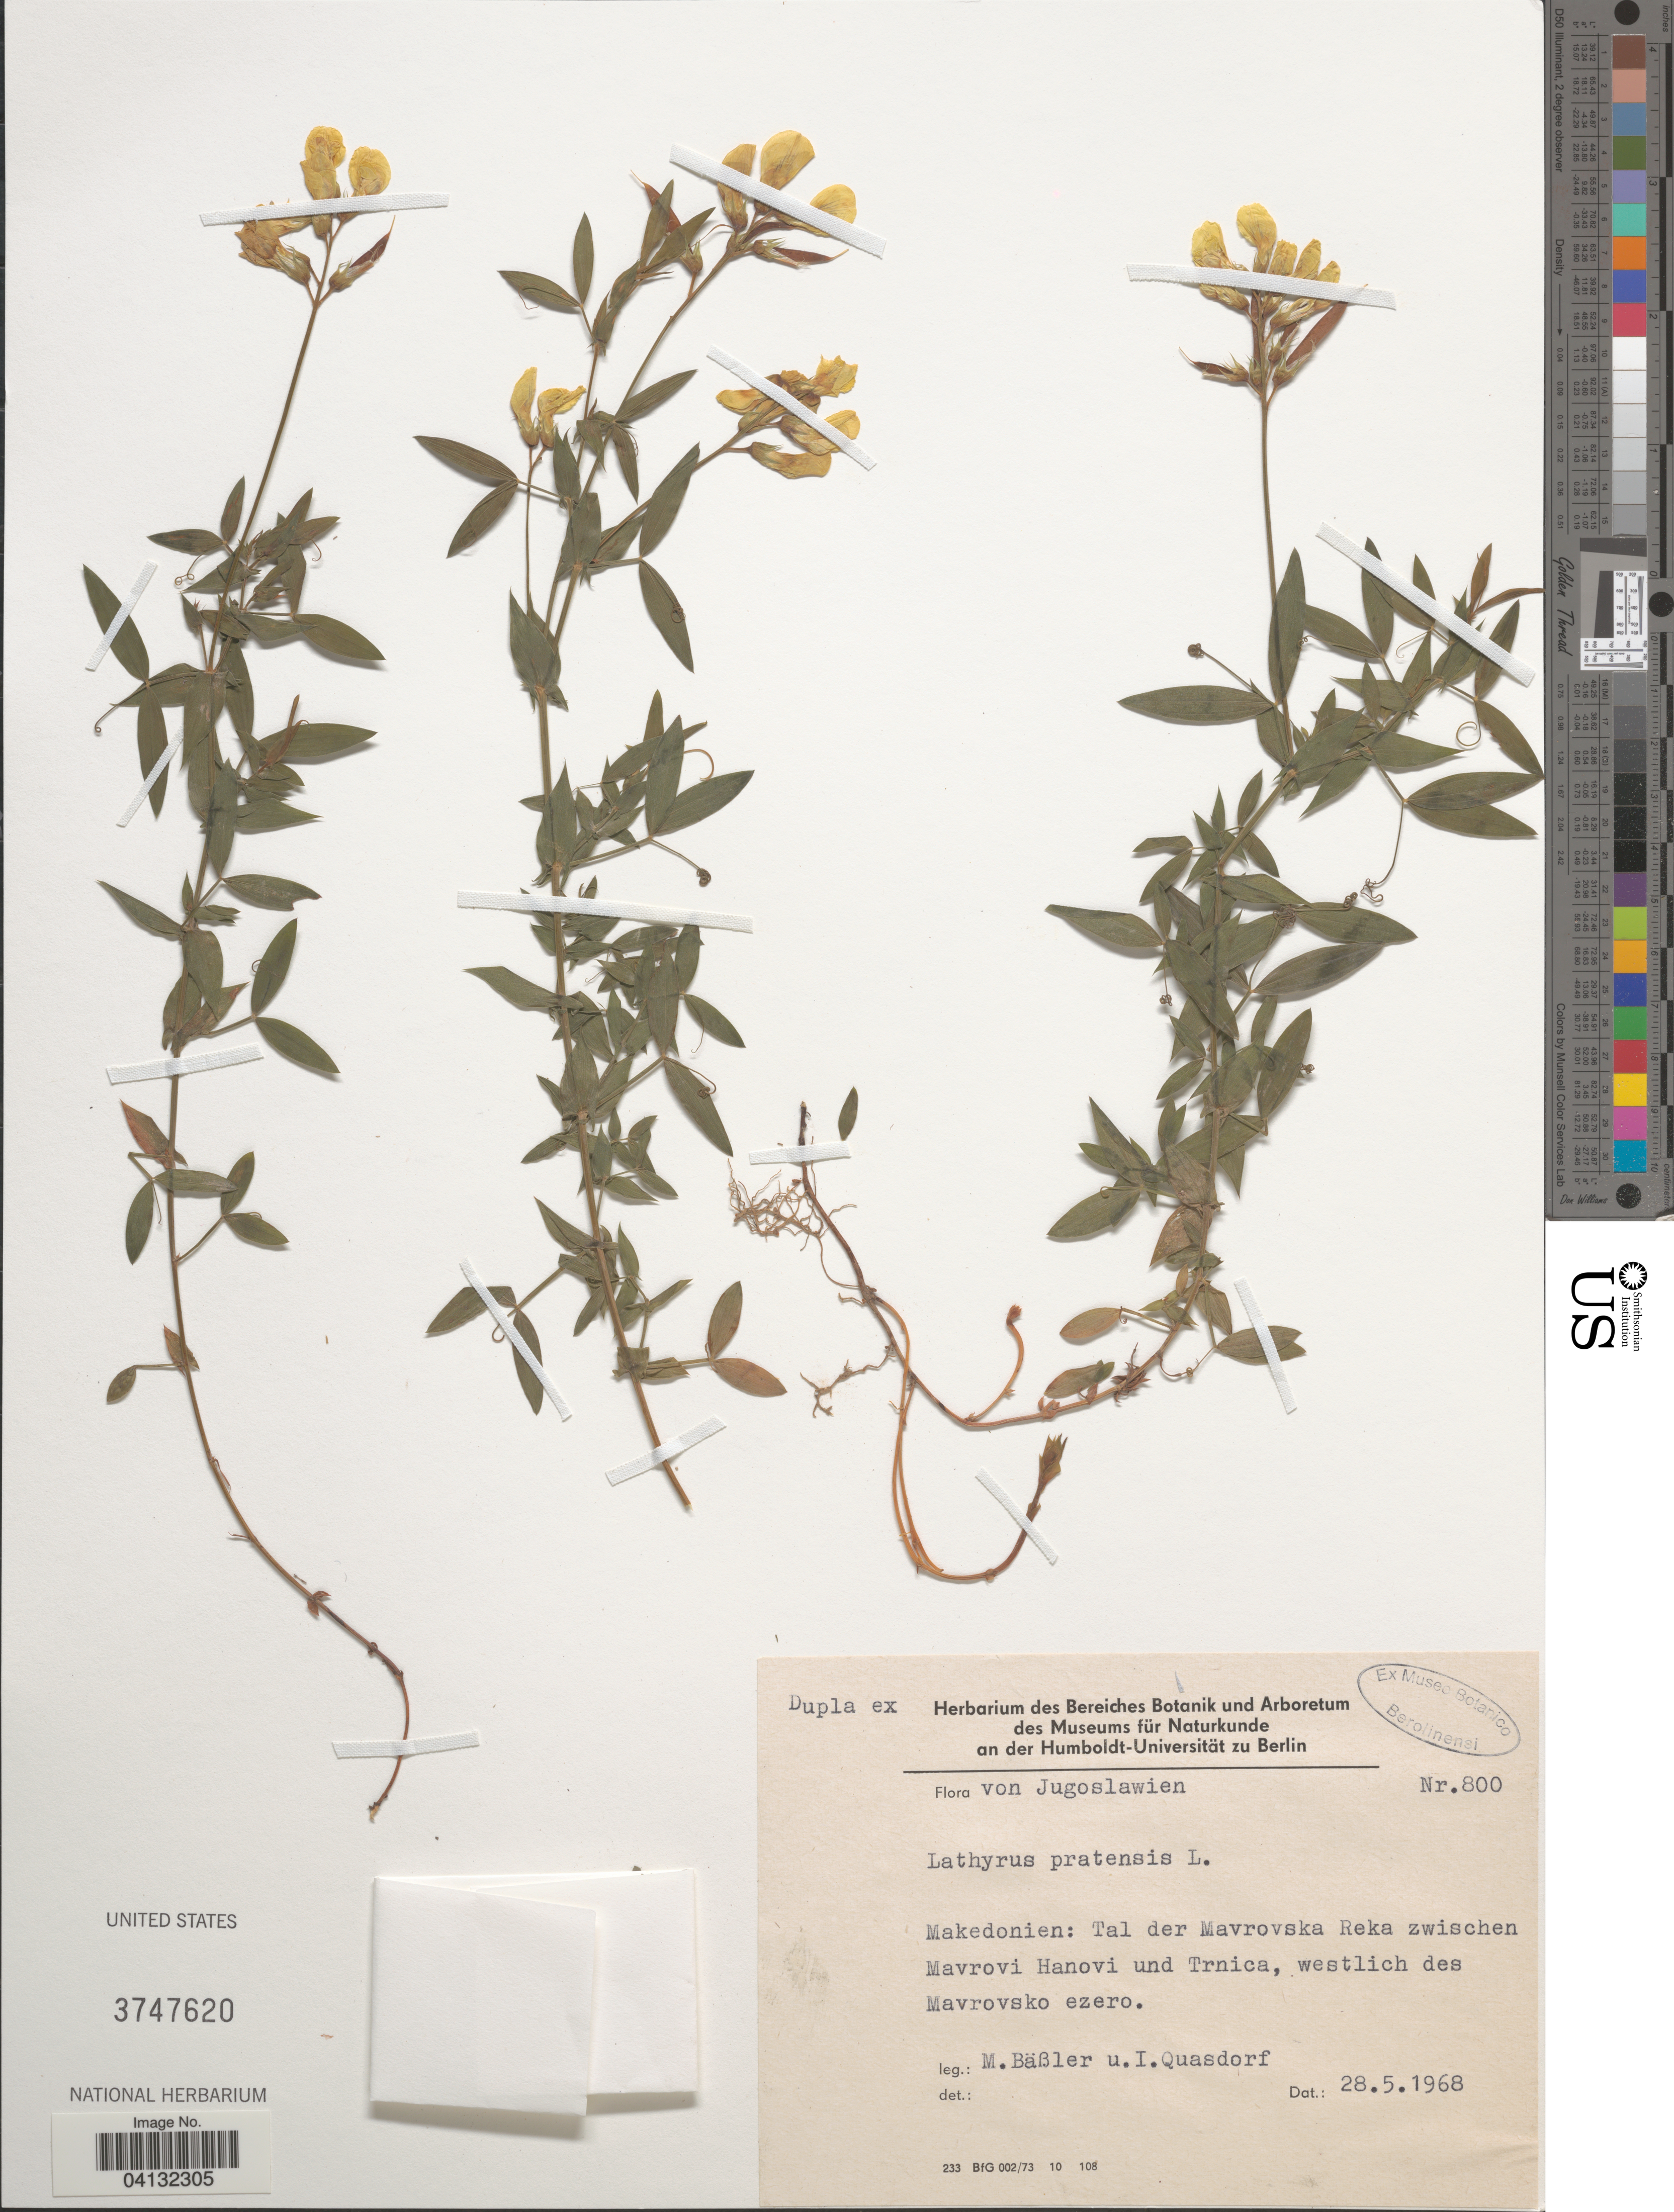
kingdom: Plantae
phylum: Tracheophyta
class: Magnoliopsida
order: Fabales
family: Fabaceae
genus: Lathyrus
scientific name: Lathyrus pratensis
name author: L.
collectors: M. Bässler & I. Quasdorf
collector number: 800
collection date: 1968-05-28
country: North Macedonia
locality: Jugoslawien. Makedonien: Tal der Mavrovska Reka zwischen Mavrovi Hanovi und Trnica, westlich des Mavrovsko ezero.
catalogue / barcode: US 3747620